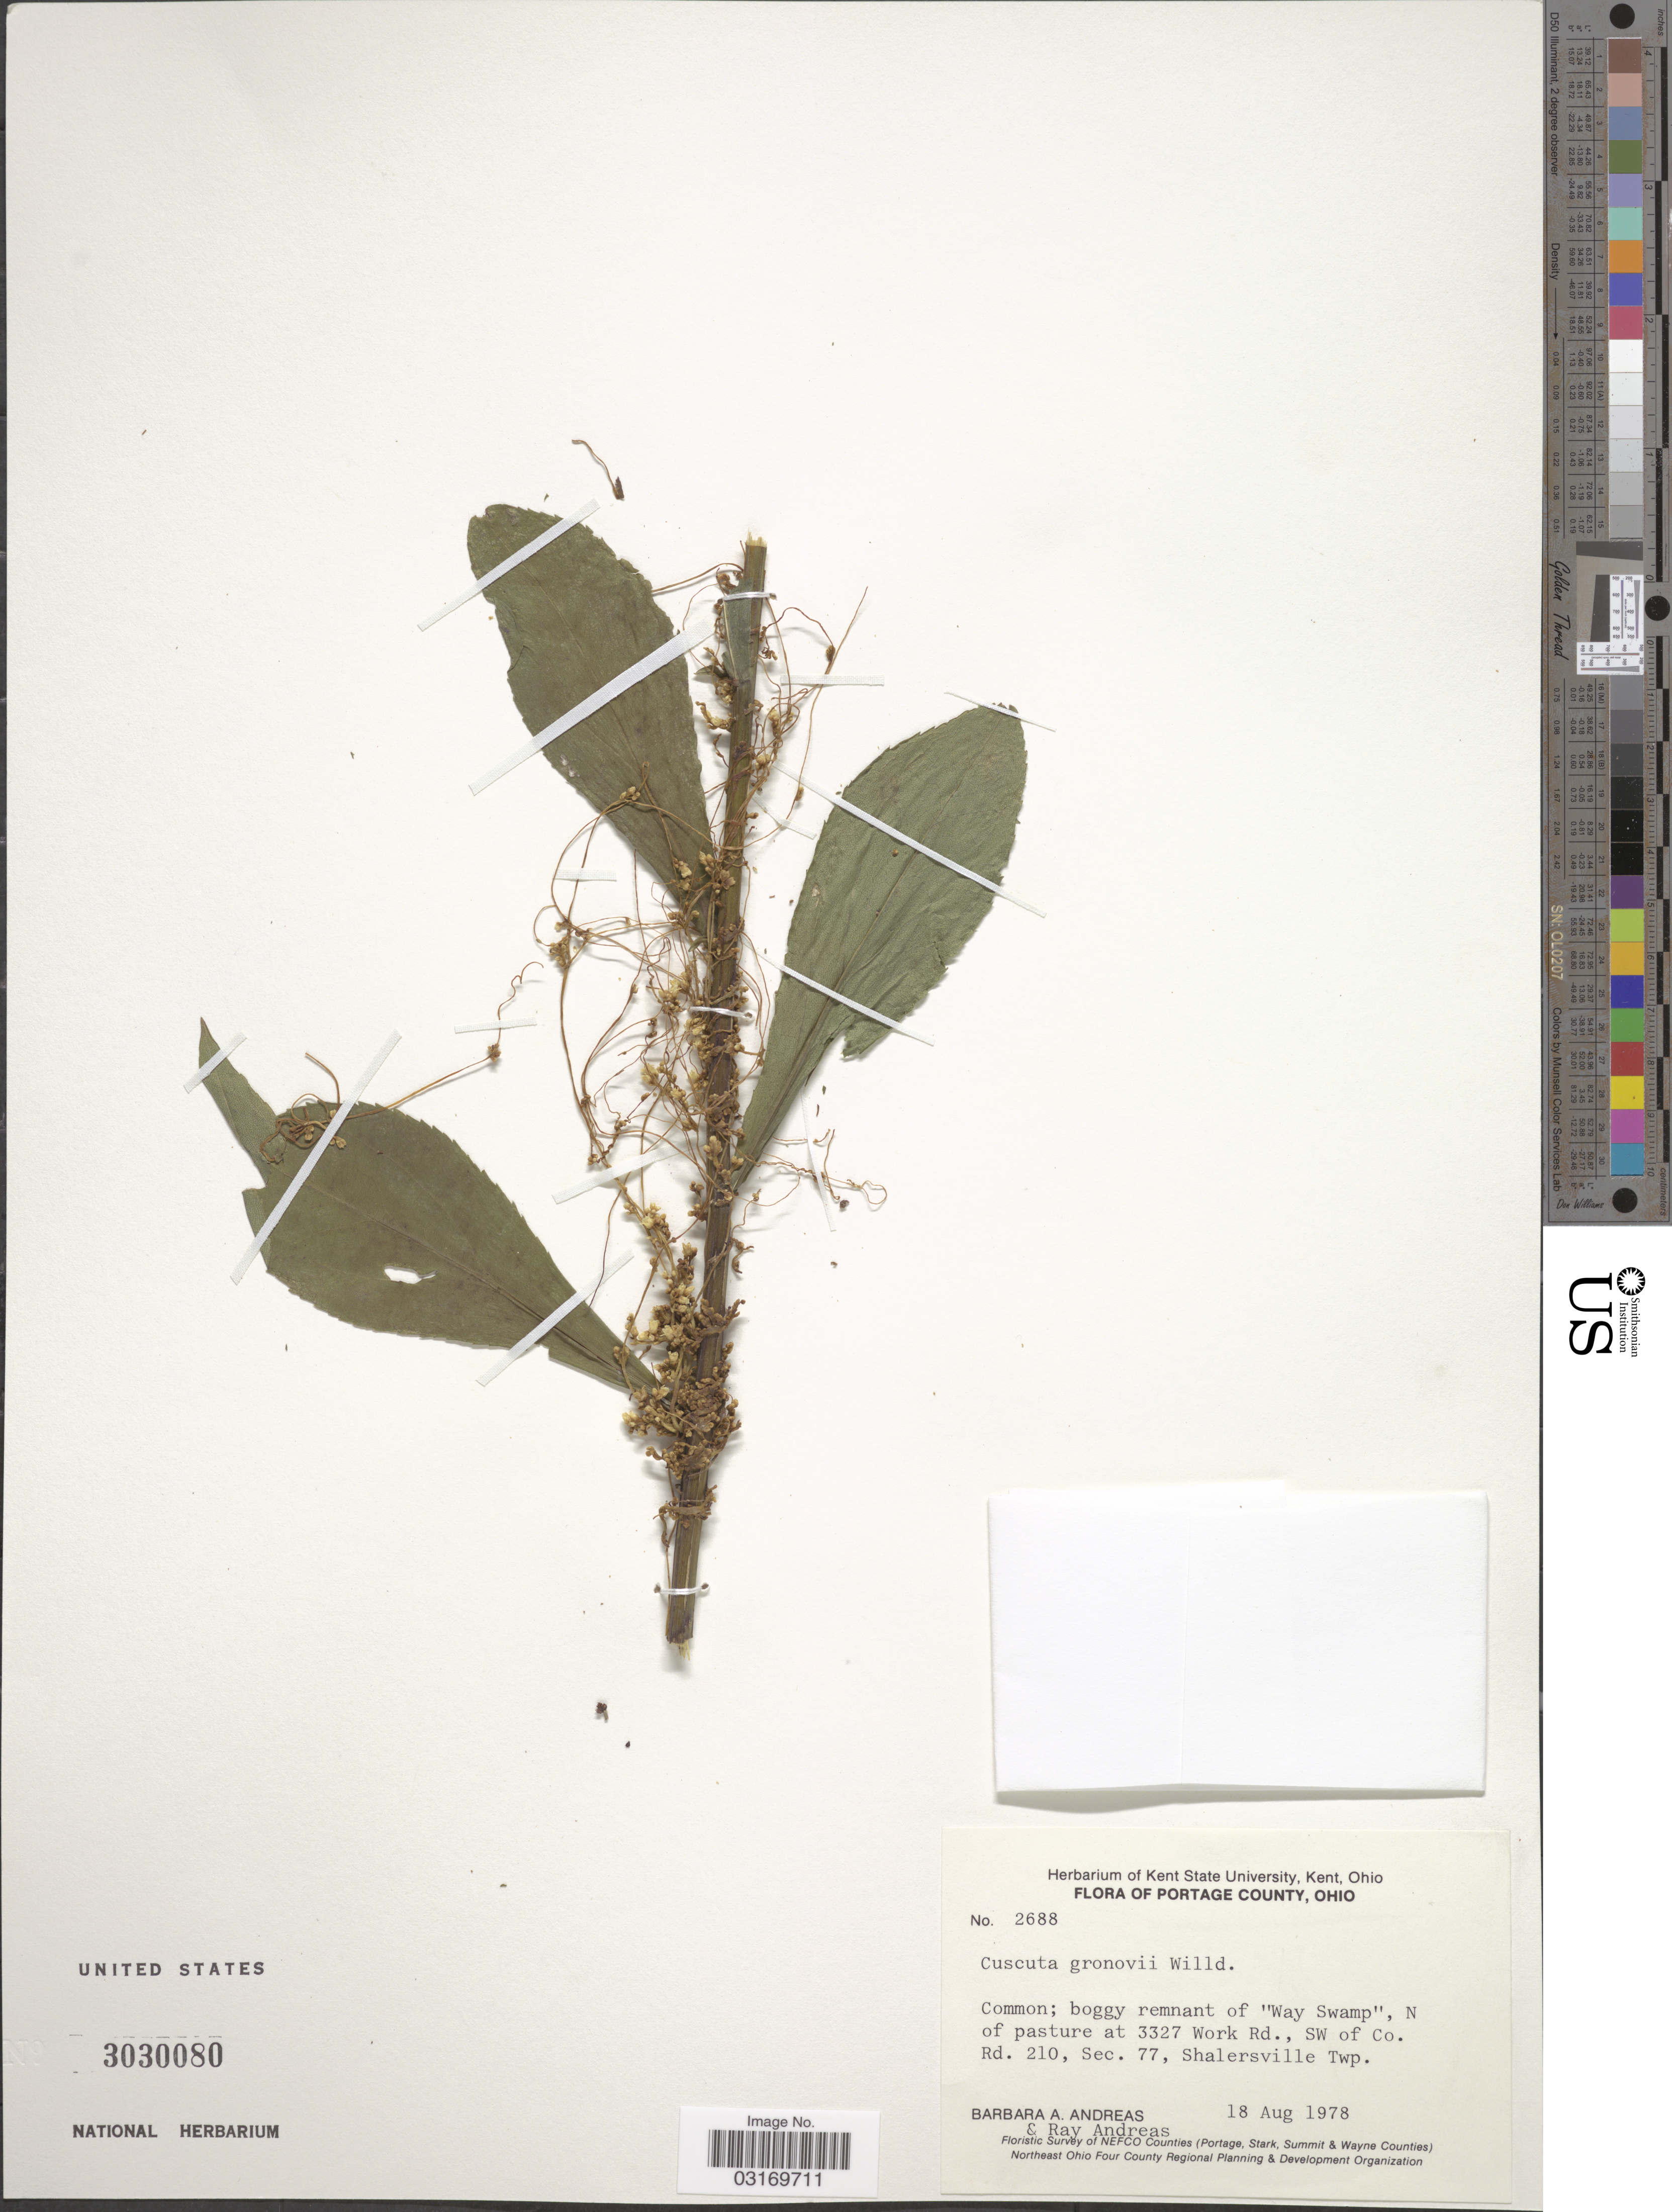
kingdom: Plantae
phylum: Tracheophyta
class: Magnoliopsida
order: Solanales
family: Convolvulaceae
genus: Cuscuta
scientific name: Cuscuta gronovii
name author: Willd. ex Schult.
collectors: B. A. Andreas & R. Andreas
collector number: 2688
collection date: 1978-08-18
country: United States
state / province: Ohio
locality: Portage County. Boggy remnant of "Way Swamp", N of pasture at 3327 Work Rd., SW of Co. Rd. 210, Sec. 77, Shalersville Twp.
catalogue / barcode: US 3030080